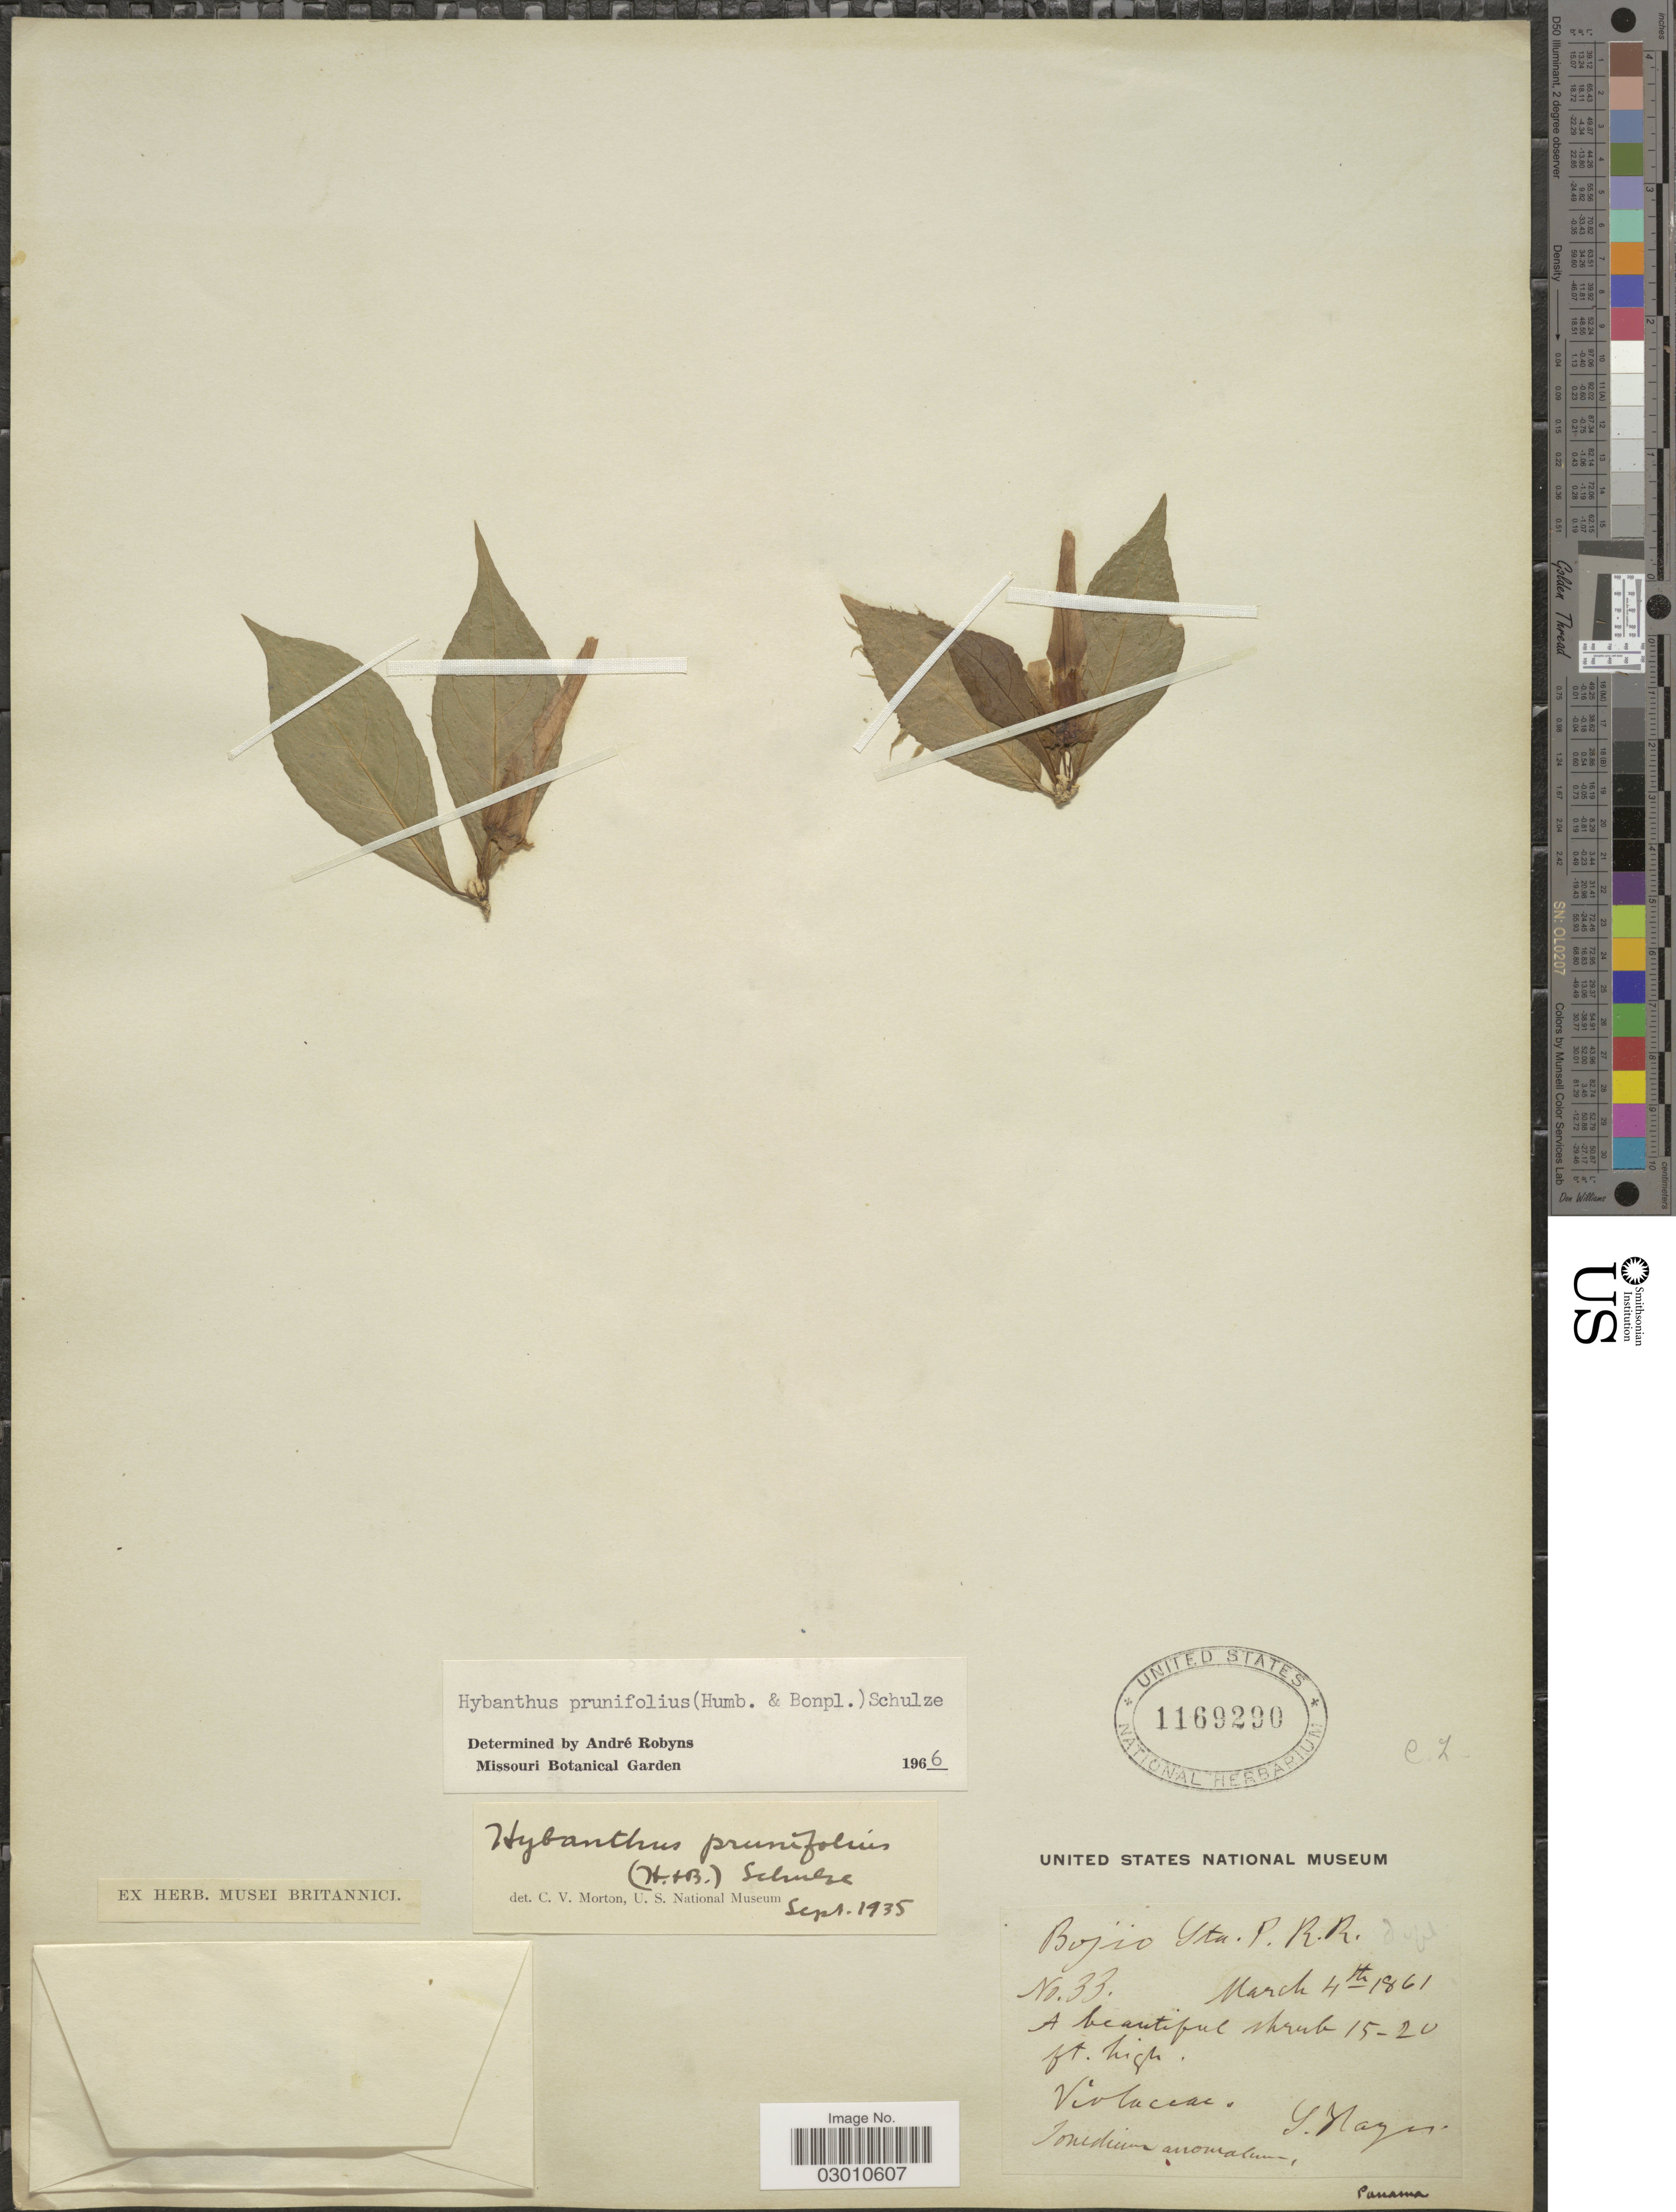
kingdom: Plantae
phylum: Tracheophyta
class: Magnoliopsida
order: Malpighiales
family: Violaceae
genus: Pombalia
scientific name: Pombalia prunifolia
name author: (Humb. & Bonpl. ex Willd.) Paula-Souza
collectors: S. Hayes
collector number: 33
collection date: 1861-03-04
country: Panama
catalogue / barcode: US 1169290